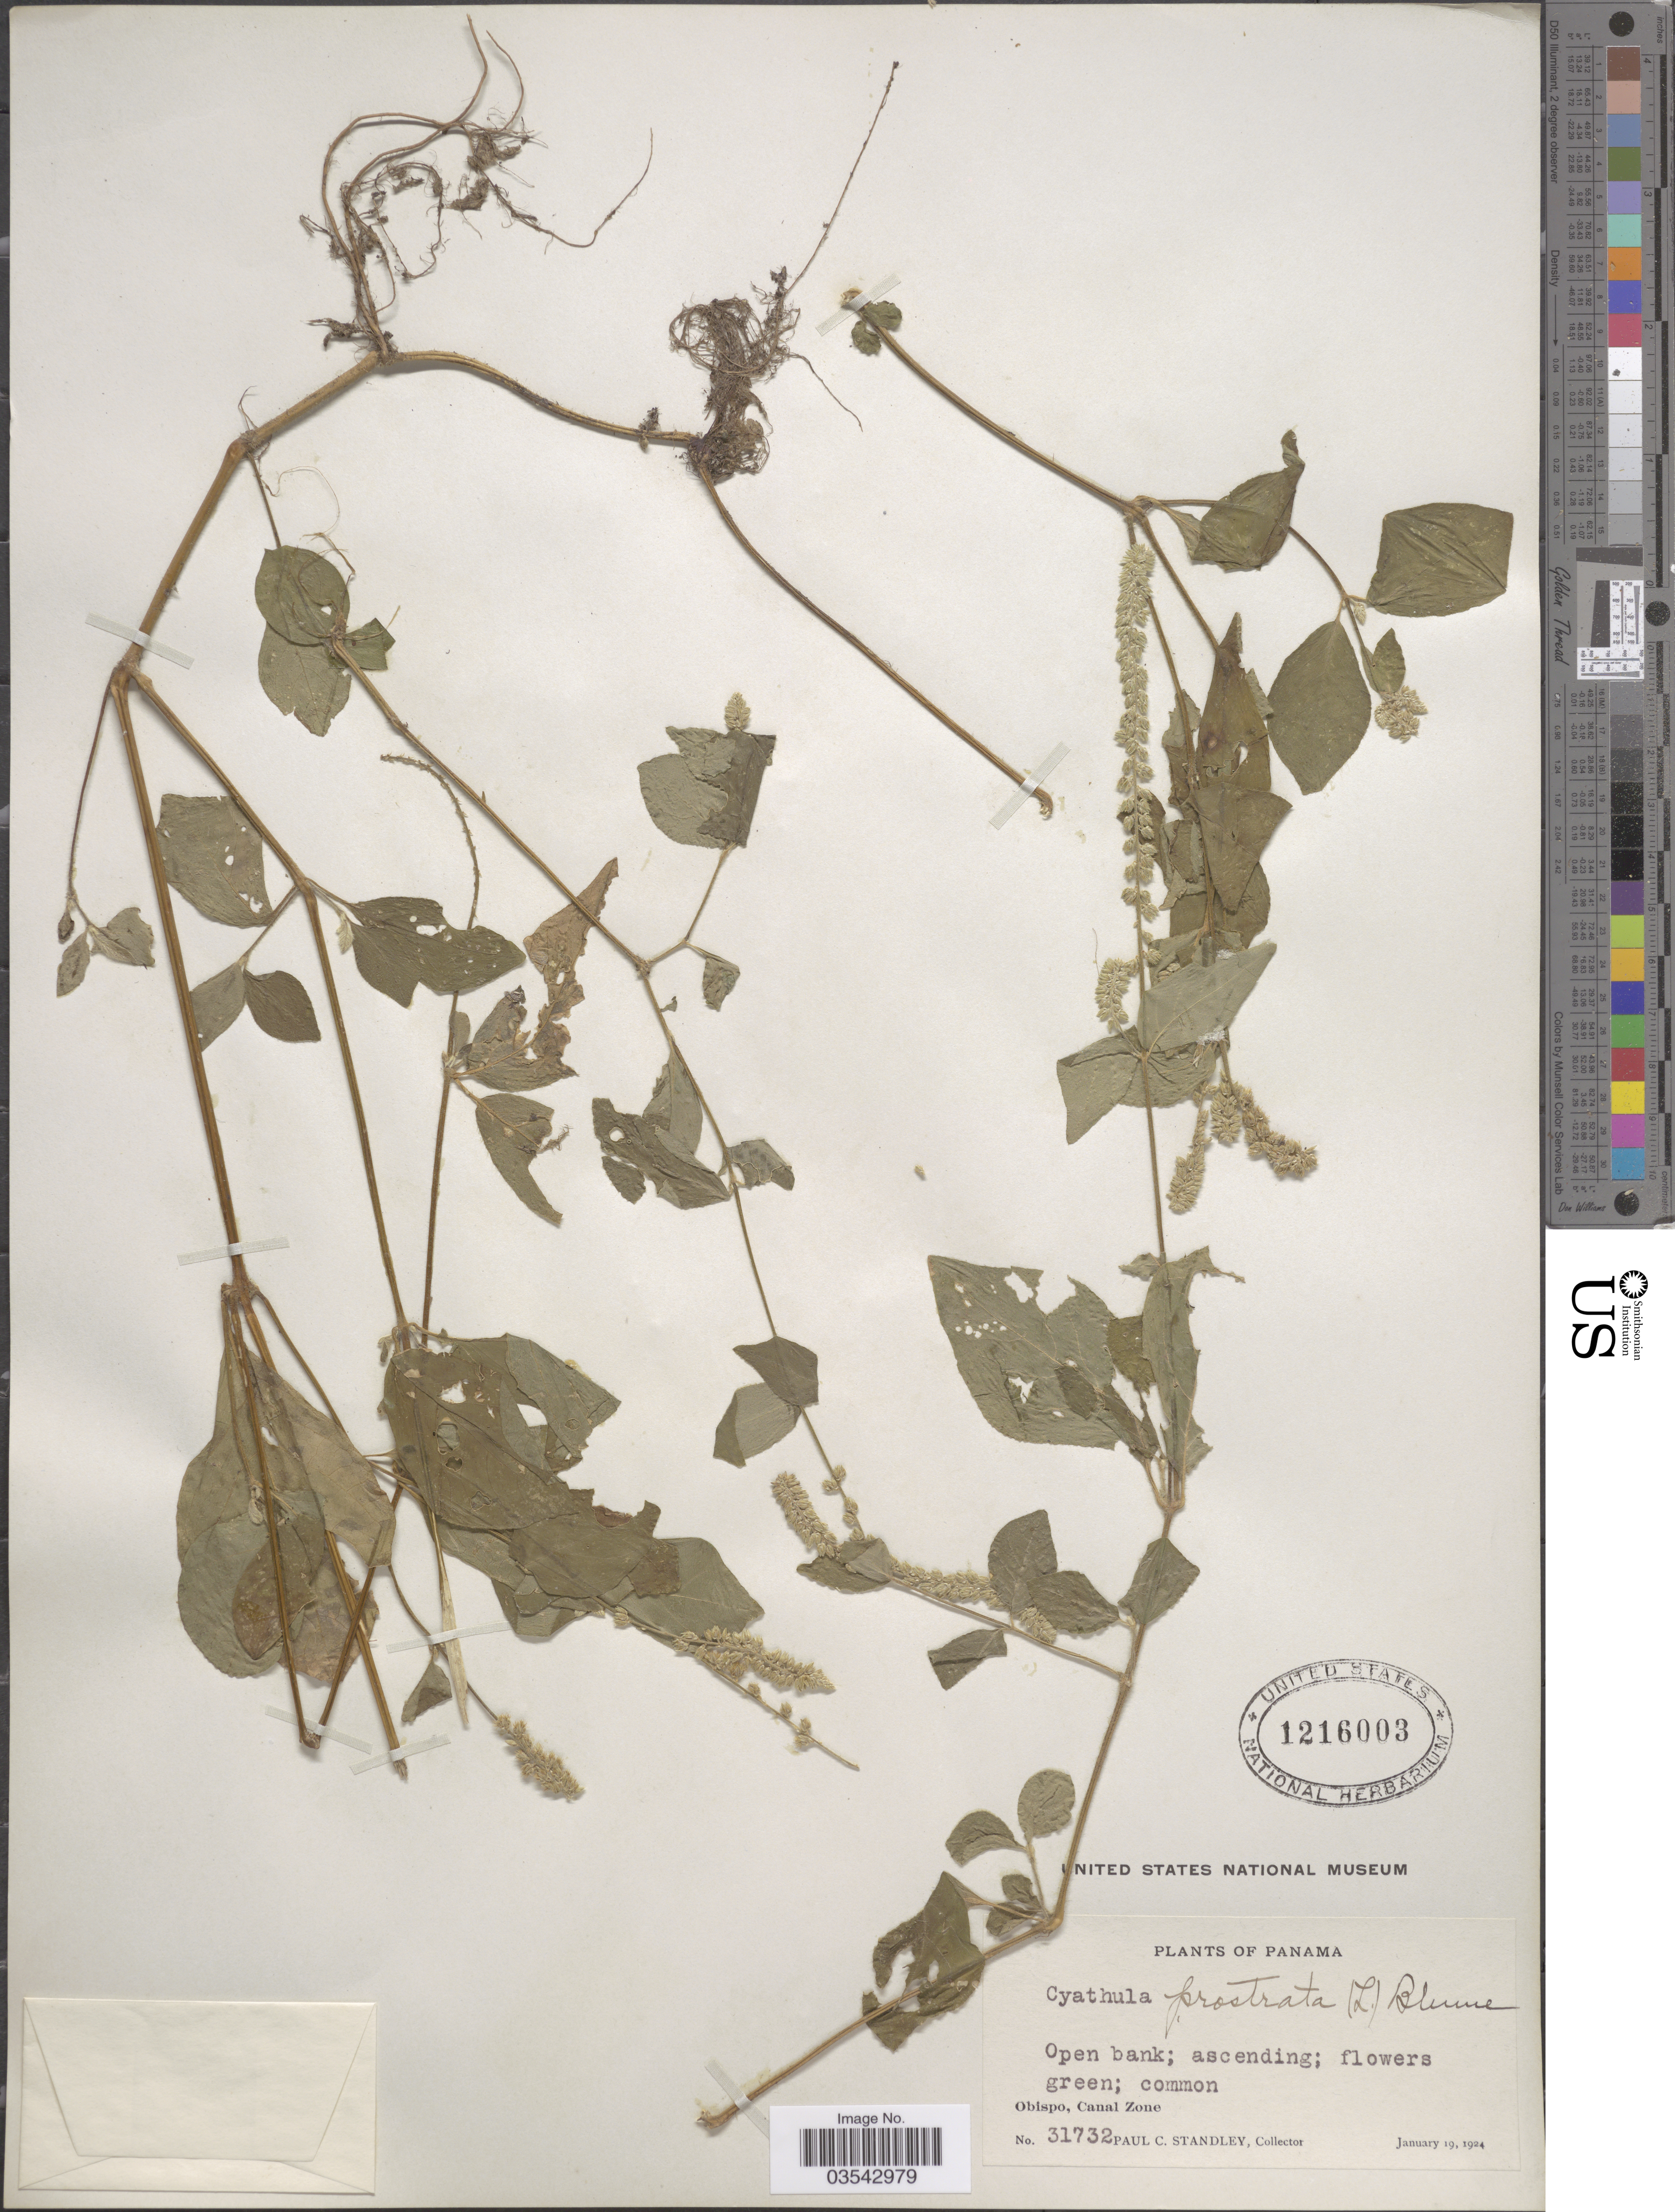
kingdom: Plantae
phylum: Tracheophyta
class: Magnoliopsida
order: Caryophyllales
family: Amaranthaceae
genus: Cyathula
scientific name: Cyathula prostrata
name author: (L.) Blume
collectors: P. C. Standley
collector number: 31732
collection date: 1924-01-19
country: Panama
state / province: Colón / Panamá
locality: Obispo, Canal Zone.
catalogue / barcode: US 1216003